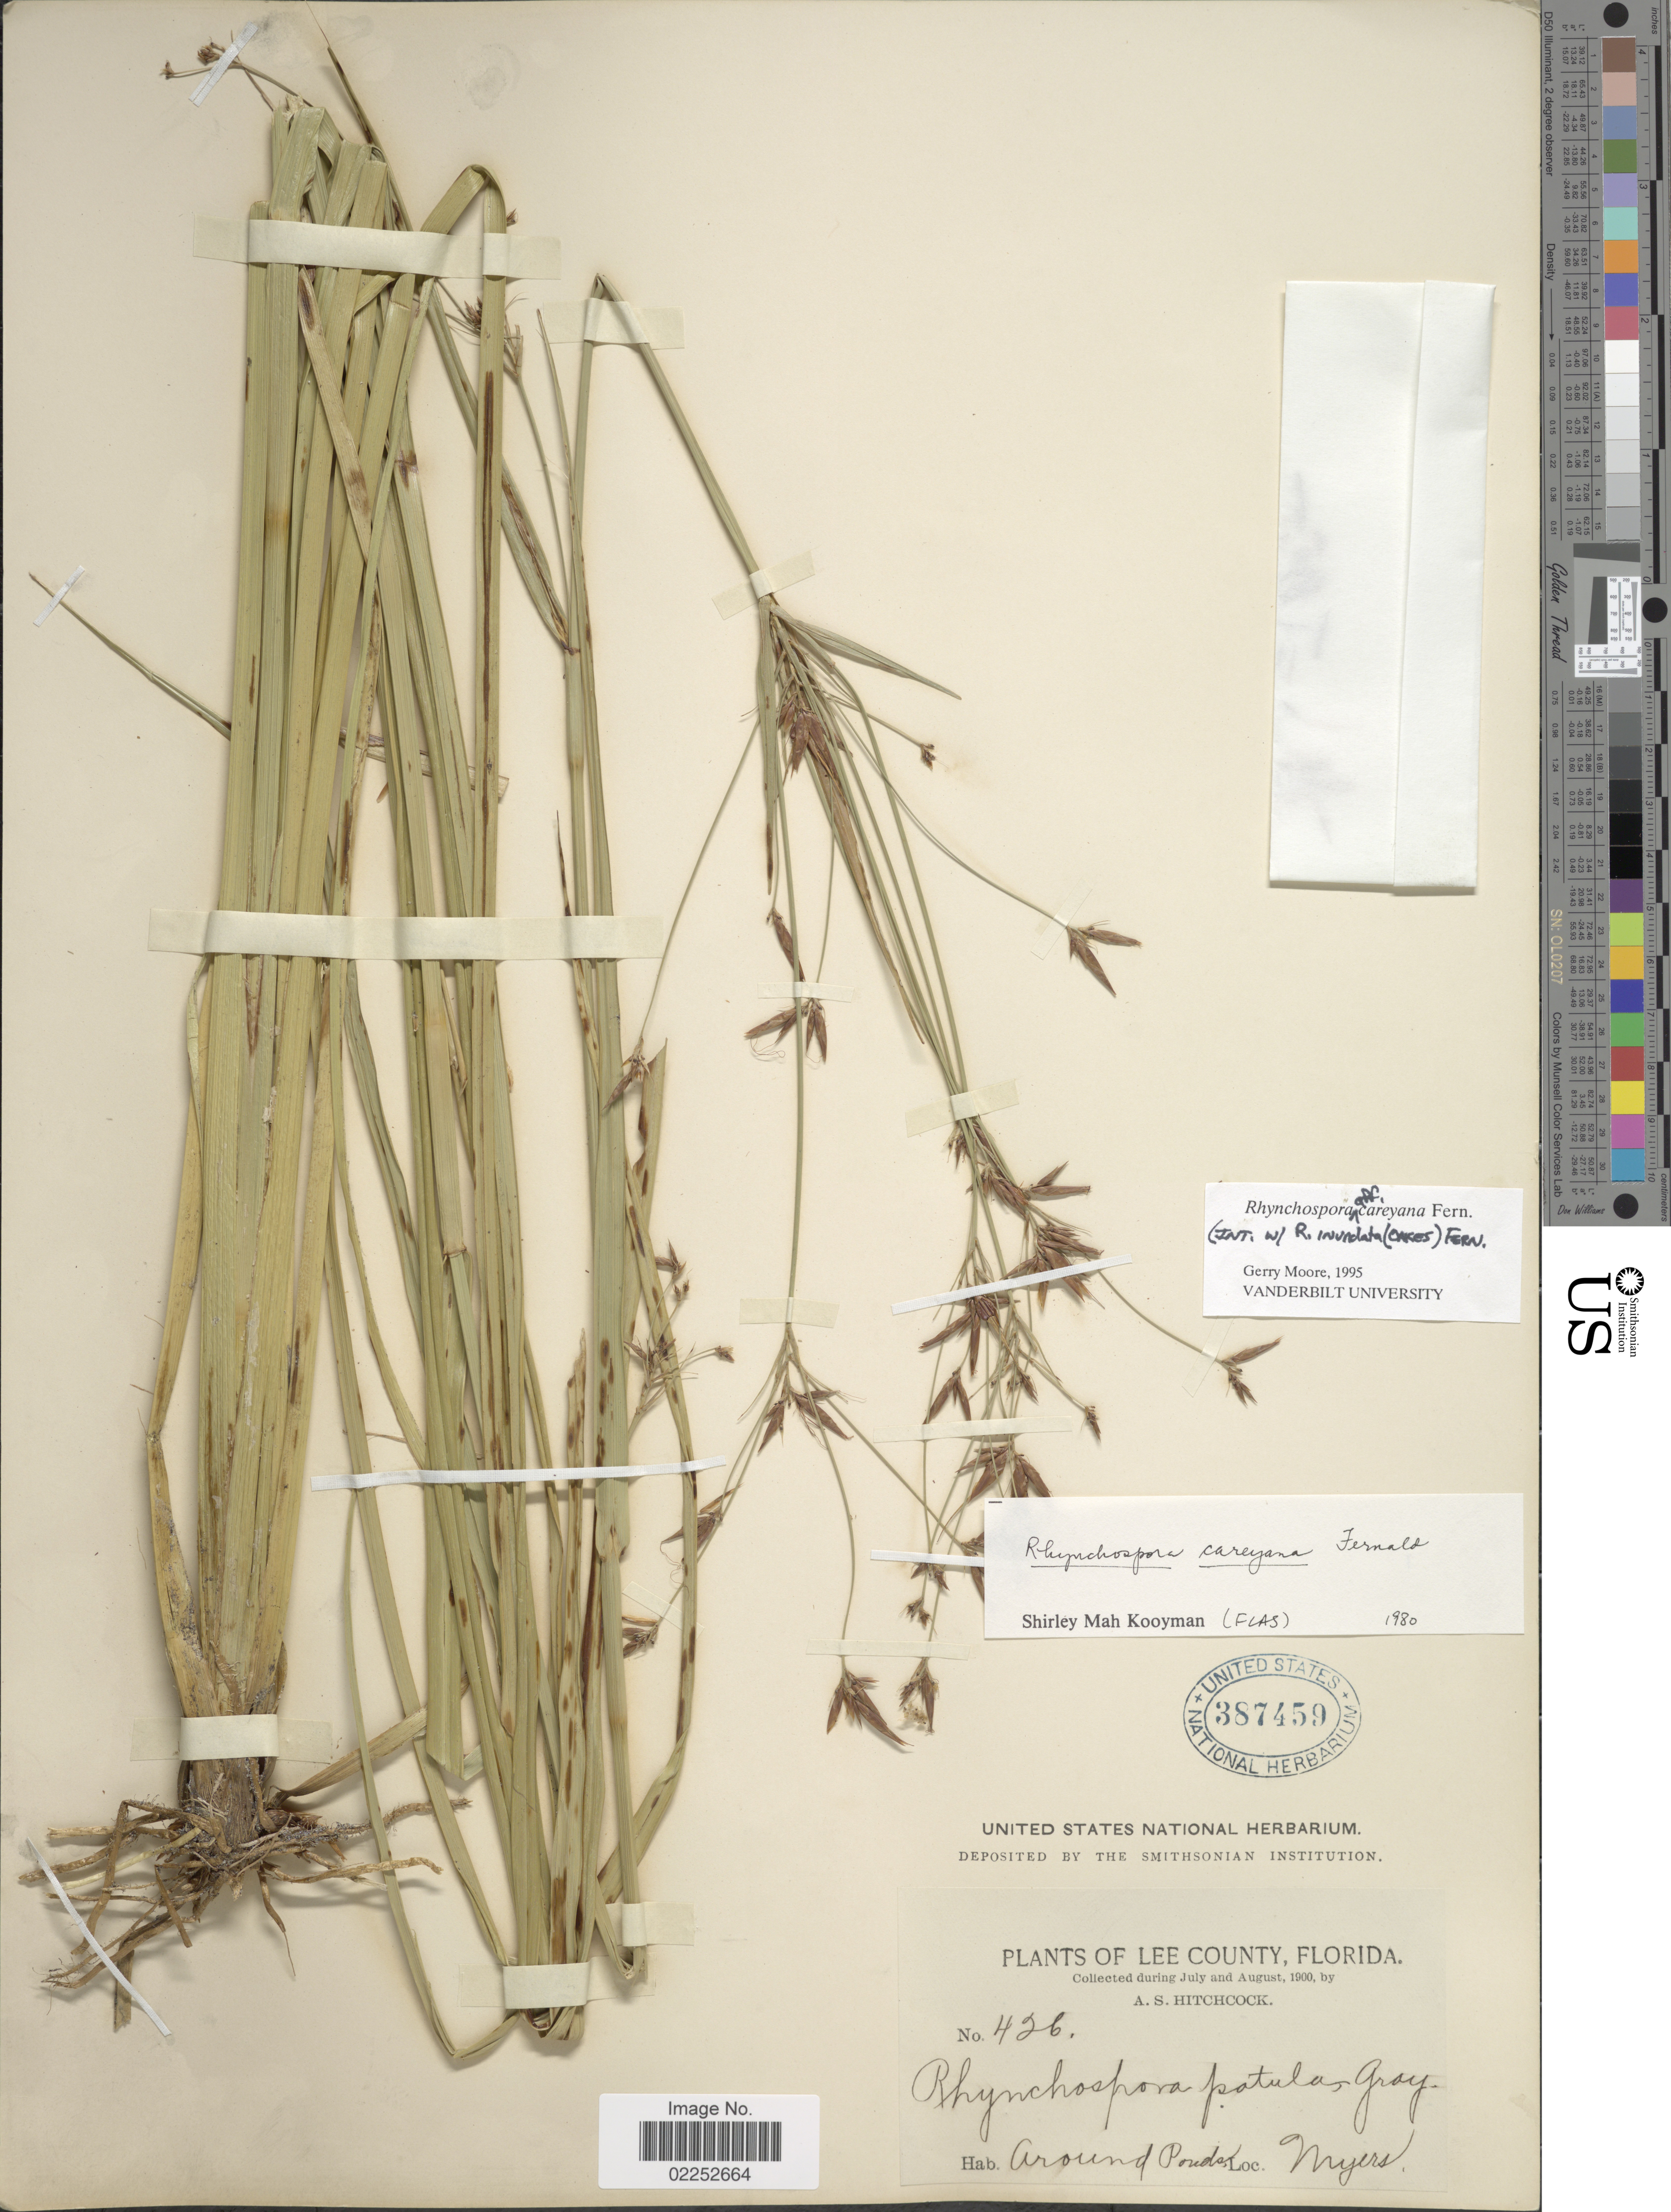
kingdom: Plantae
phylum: Tracheophyta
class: Liliopsida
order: Poales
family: Cyperaceae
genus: Rhynchospora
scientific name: Rhynchospora careyana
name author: Fernald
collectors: A. S. Hitchcock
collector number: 426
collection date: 1900-07/1900-08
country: United States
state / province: Florida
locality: Lee County, Around Ponds, Myers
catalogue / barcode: US 387459